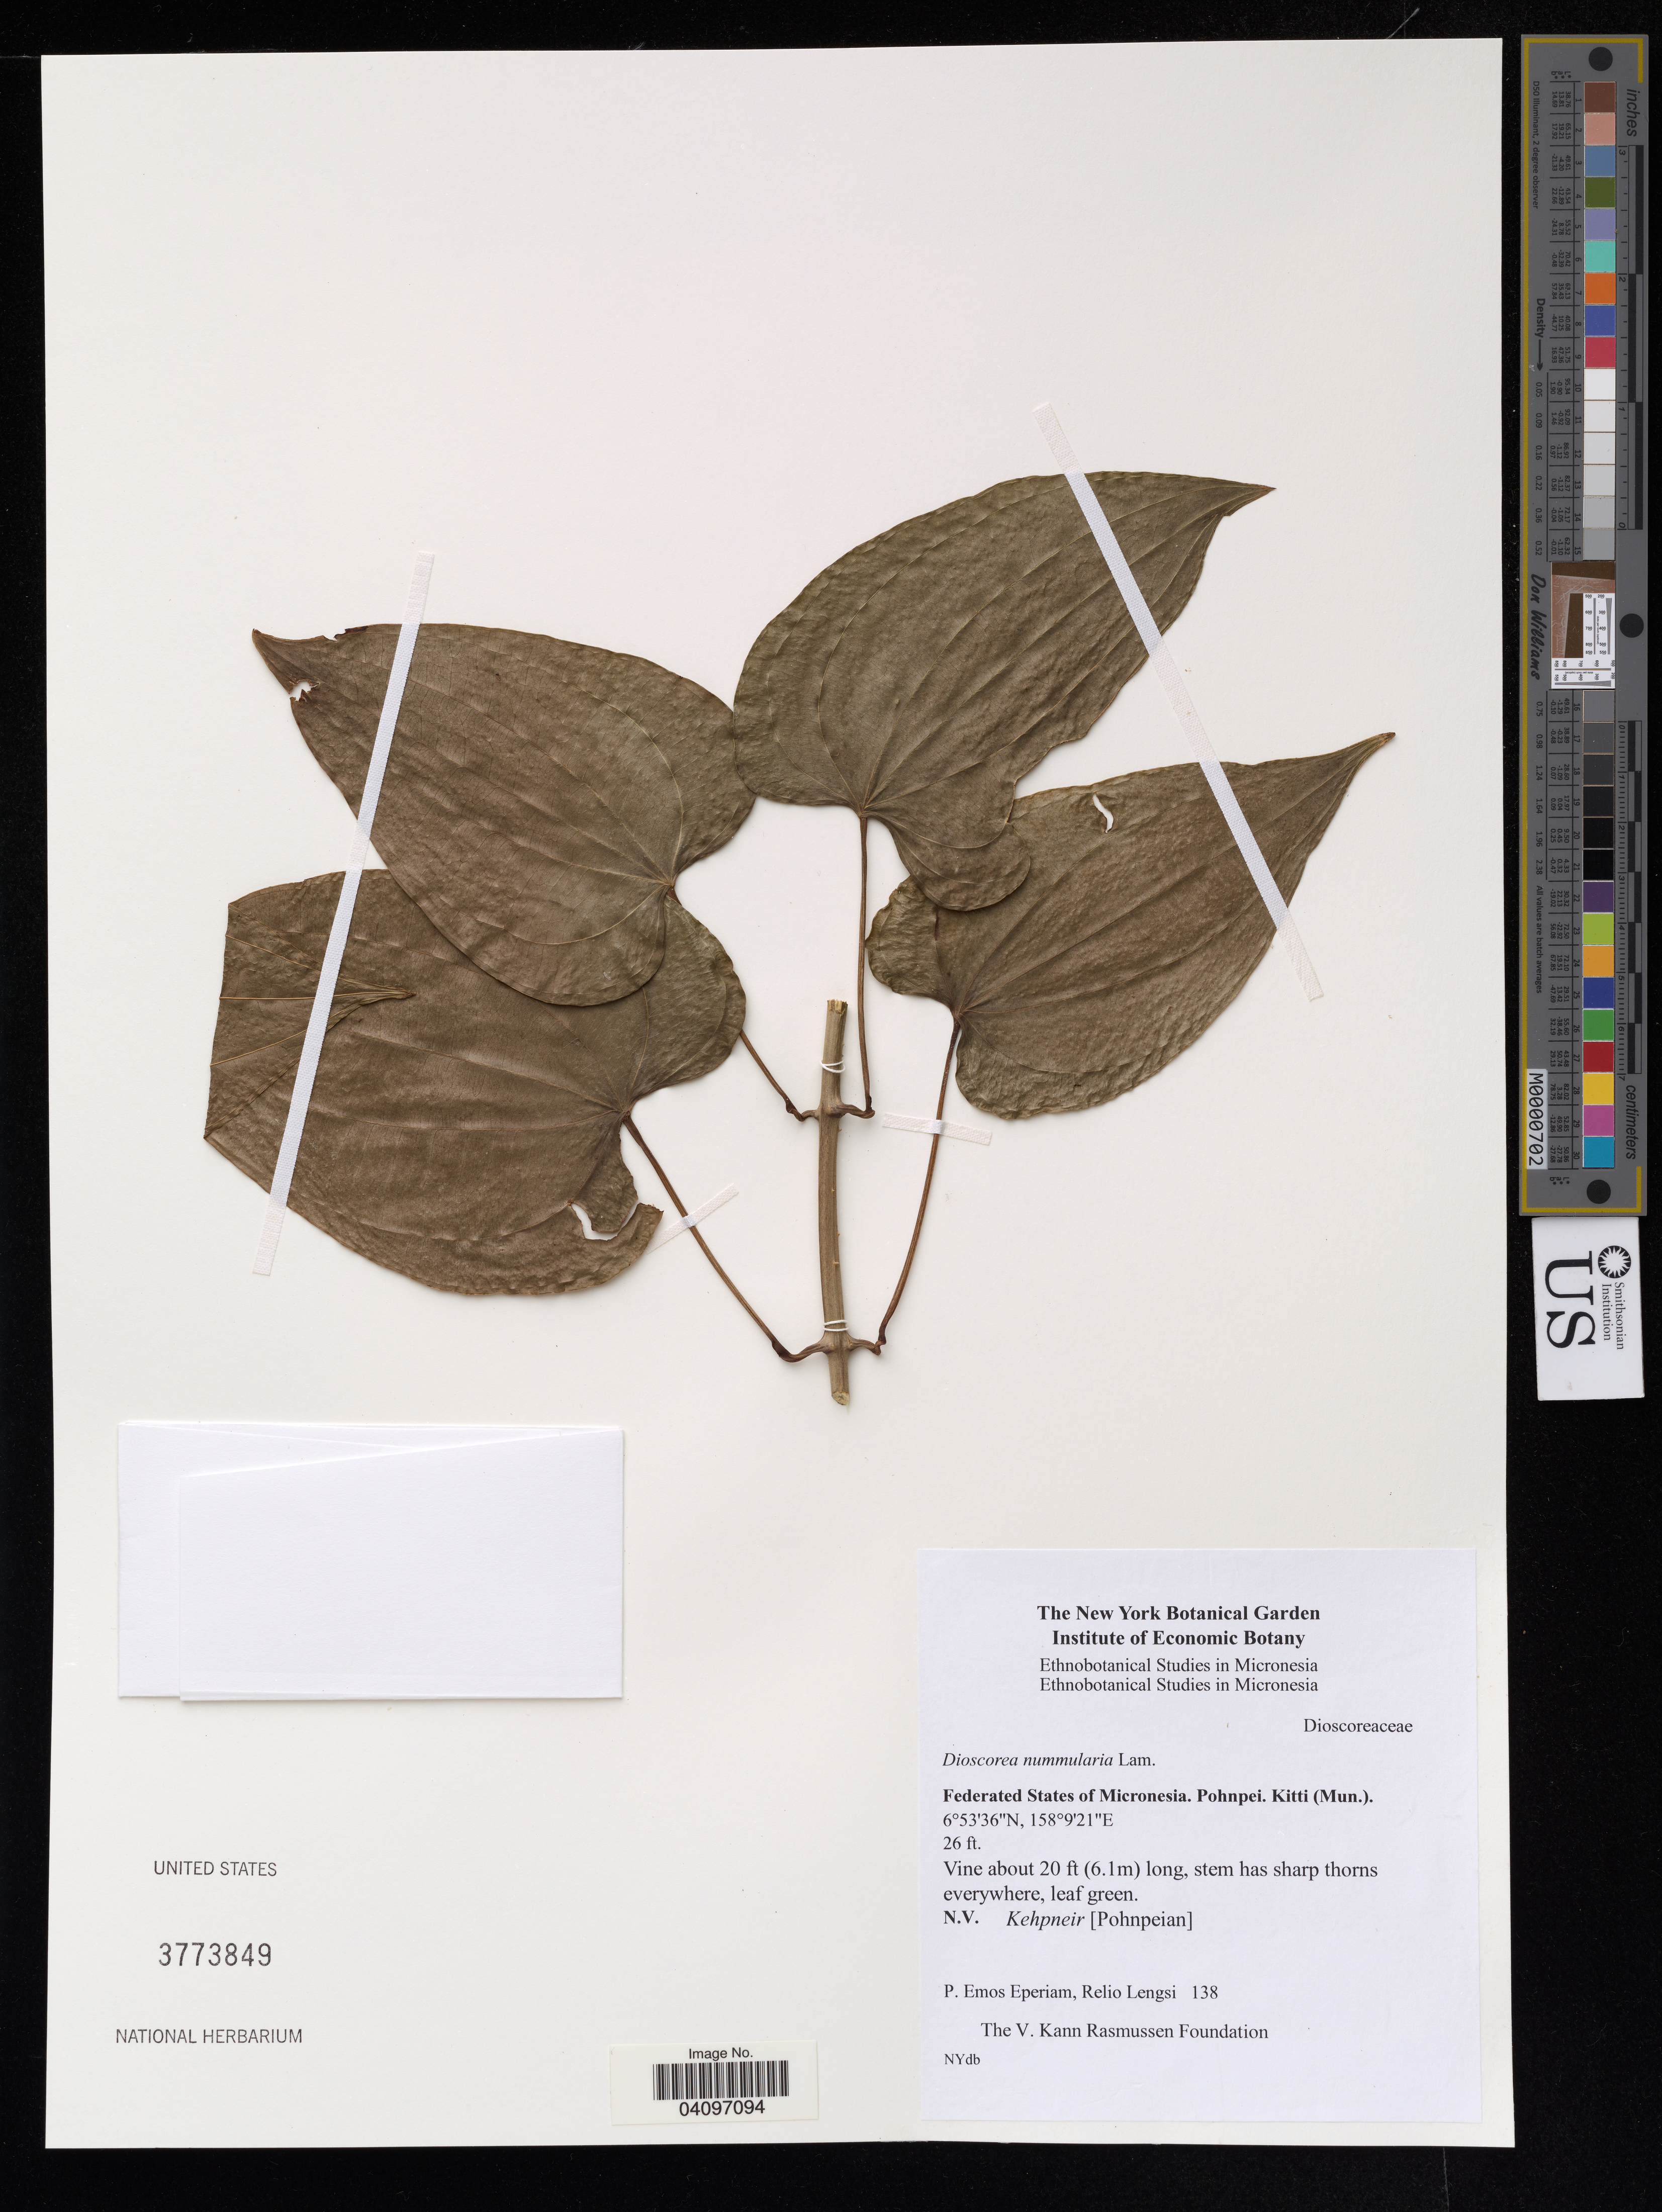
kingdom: Plantae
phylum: Tracheophyta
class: Liliopsida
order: Dioscoreales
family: Dioscoreaceae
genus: Dioscorea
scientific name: Dioscorea nummularia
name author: Lam.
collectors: P. Eperiam & R. Lengsi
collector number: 138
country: Micronesia, Federated States of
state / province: Pohnpei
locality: Federated States of Micronesia. Pohnpei. Kitti (Mun.).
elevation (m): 8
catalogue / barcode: US 3773849